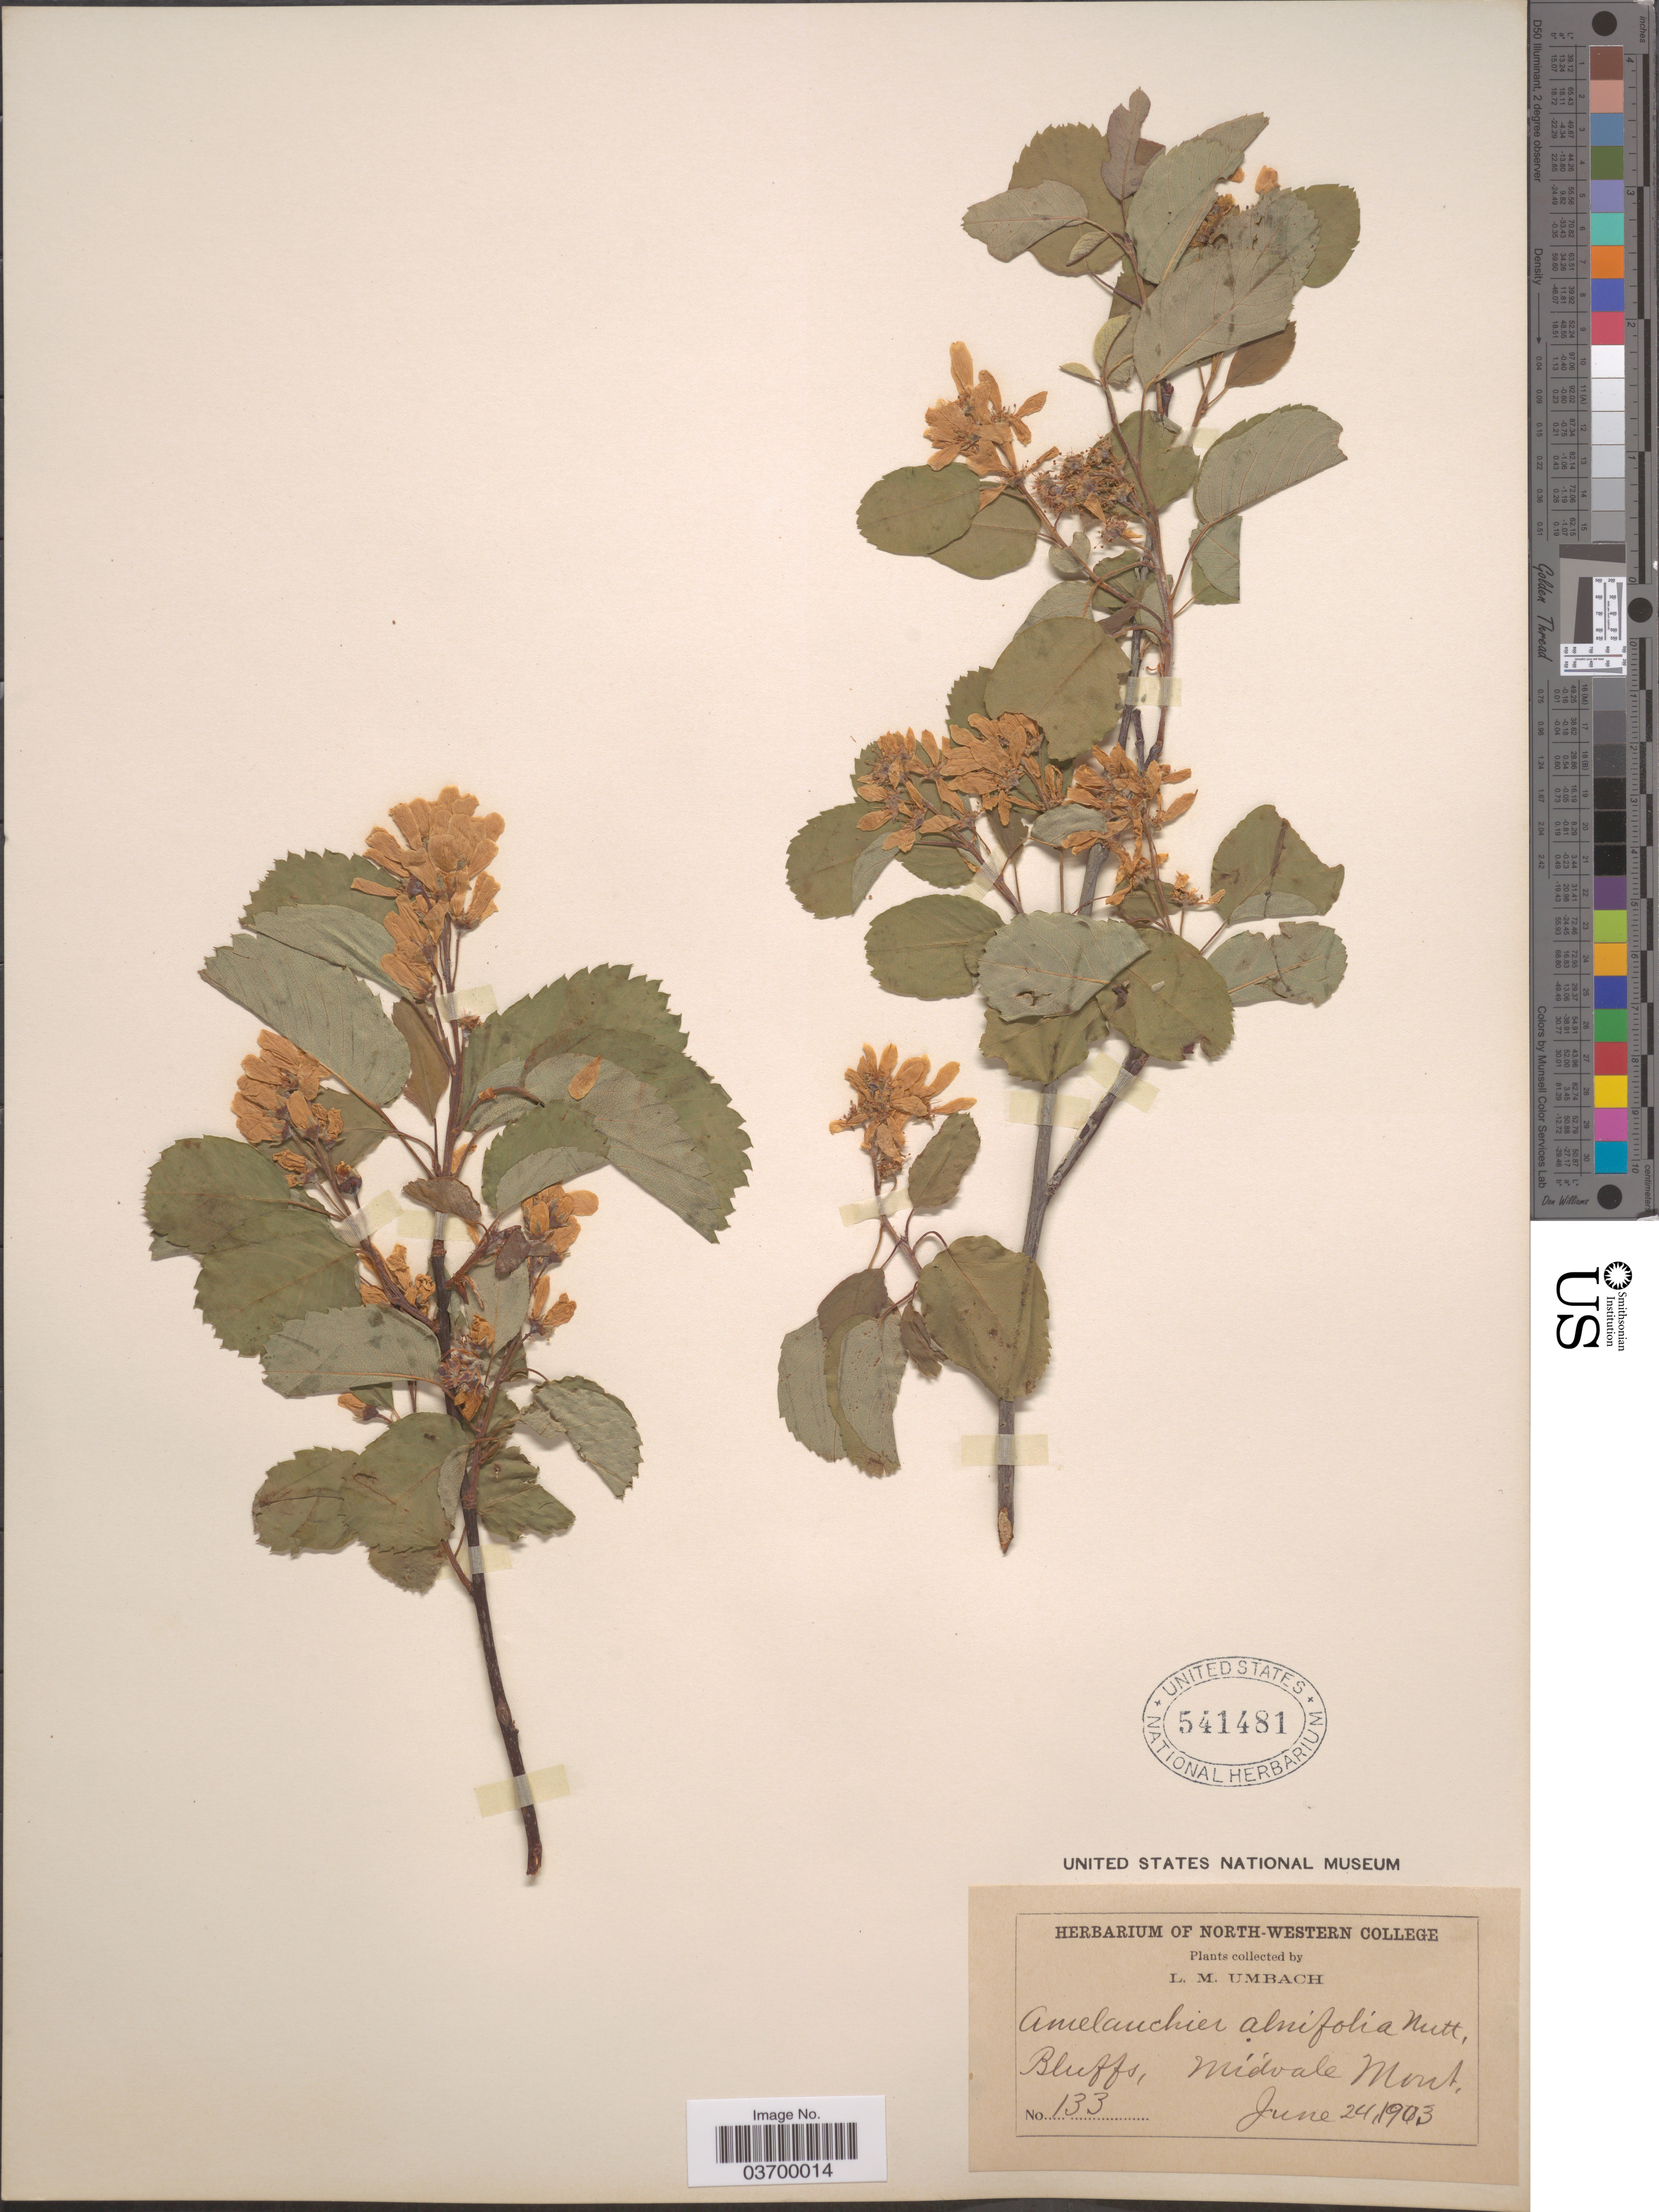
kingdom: Plantae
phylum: Tracheophyta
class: Magnoliopsida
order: Rosales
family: Rosaceae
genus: Amelanchier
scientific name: Amelanchier alnifolia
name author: (Nutt.) Nutt. ex M. Roem.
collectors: L. M. Umbach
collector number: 133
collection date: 1903-06-24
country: United States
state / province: Montana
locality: Bluffs, Midvale Mont.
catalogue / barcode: US 541481